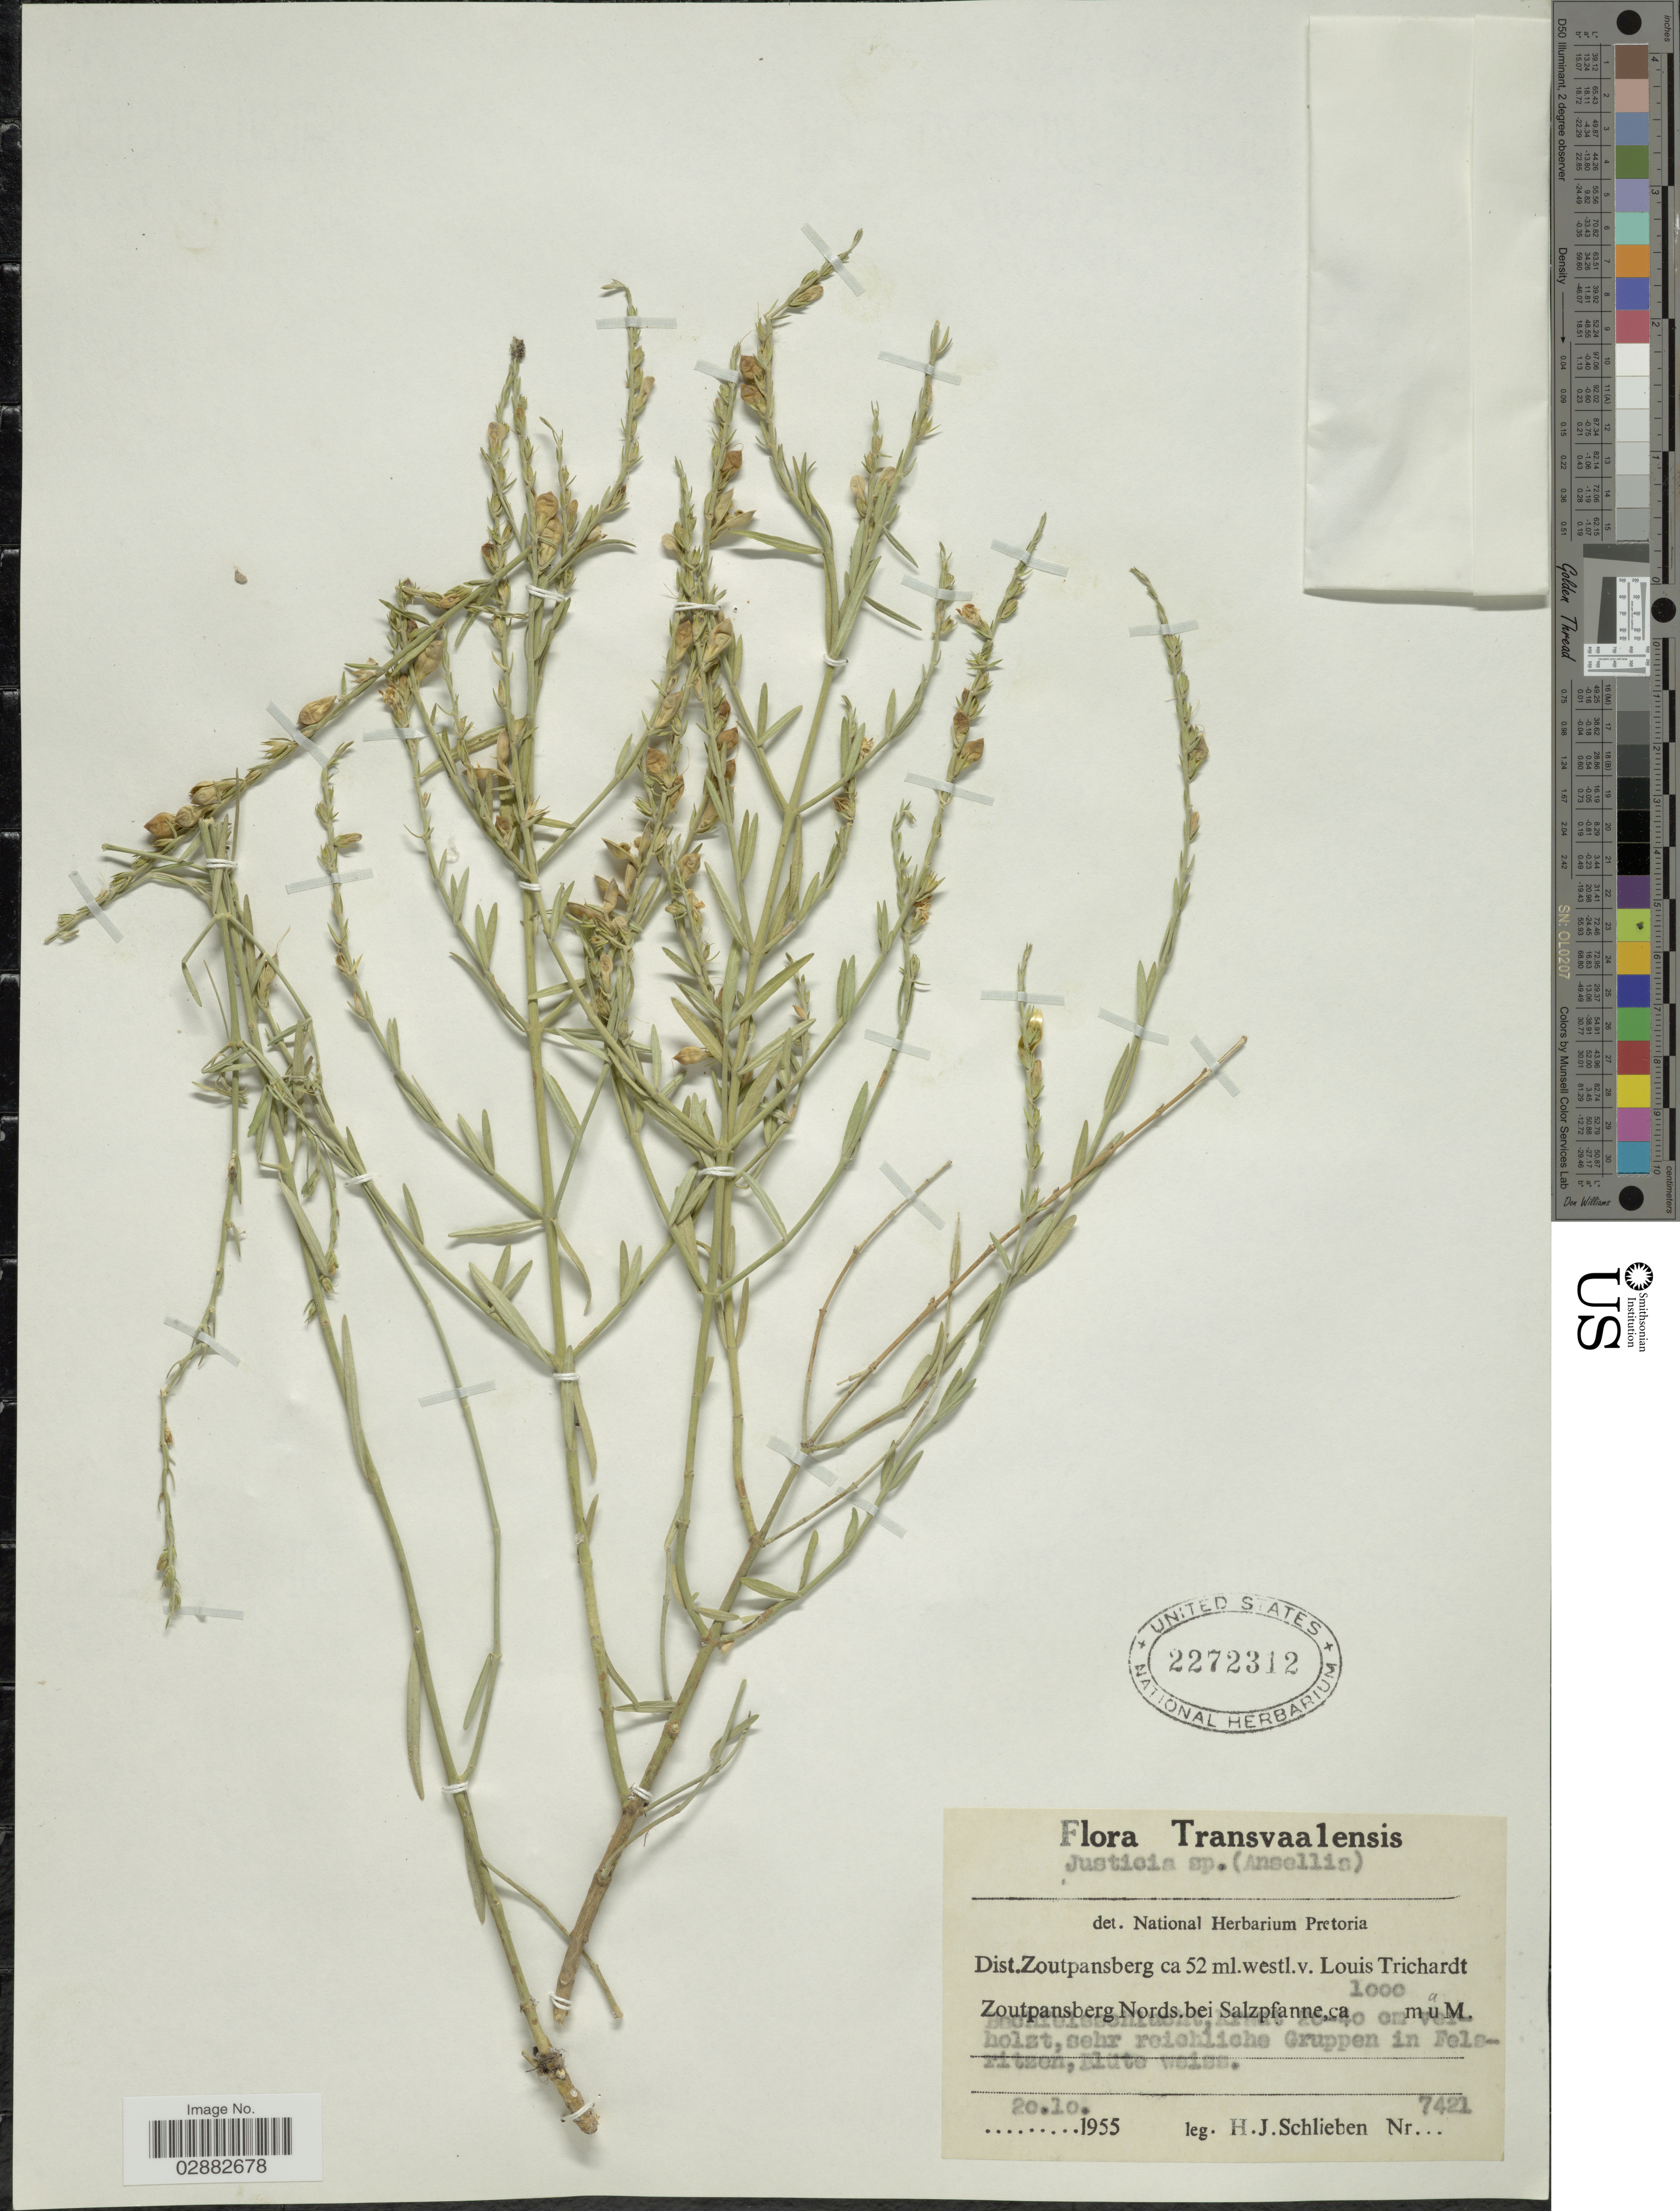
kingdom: Plantae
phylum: Tracheophyta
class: Magnoliopsida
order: Lamiales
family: Acanthaceae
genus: Justicia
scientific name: Justicia sp.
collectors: H. J. Schlieben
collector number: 7421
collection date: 1955-10-20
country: South Africa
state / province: Limpopo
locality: Transvaalensis, Dist.Zoutpansberg ca 52ml.westl.v.Louis Trichardt Zoutpansberg Nords.bei Salzpfanne.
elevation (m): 1000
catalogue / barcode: US 2272312